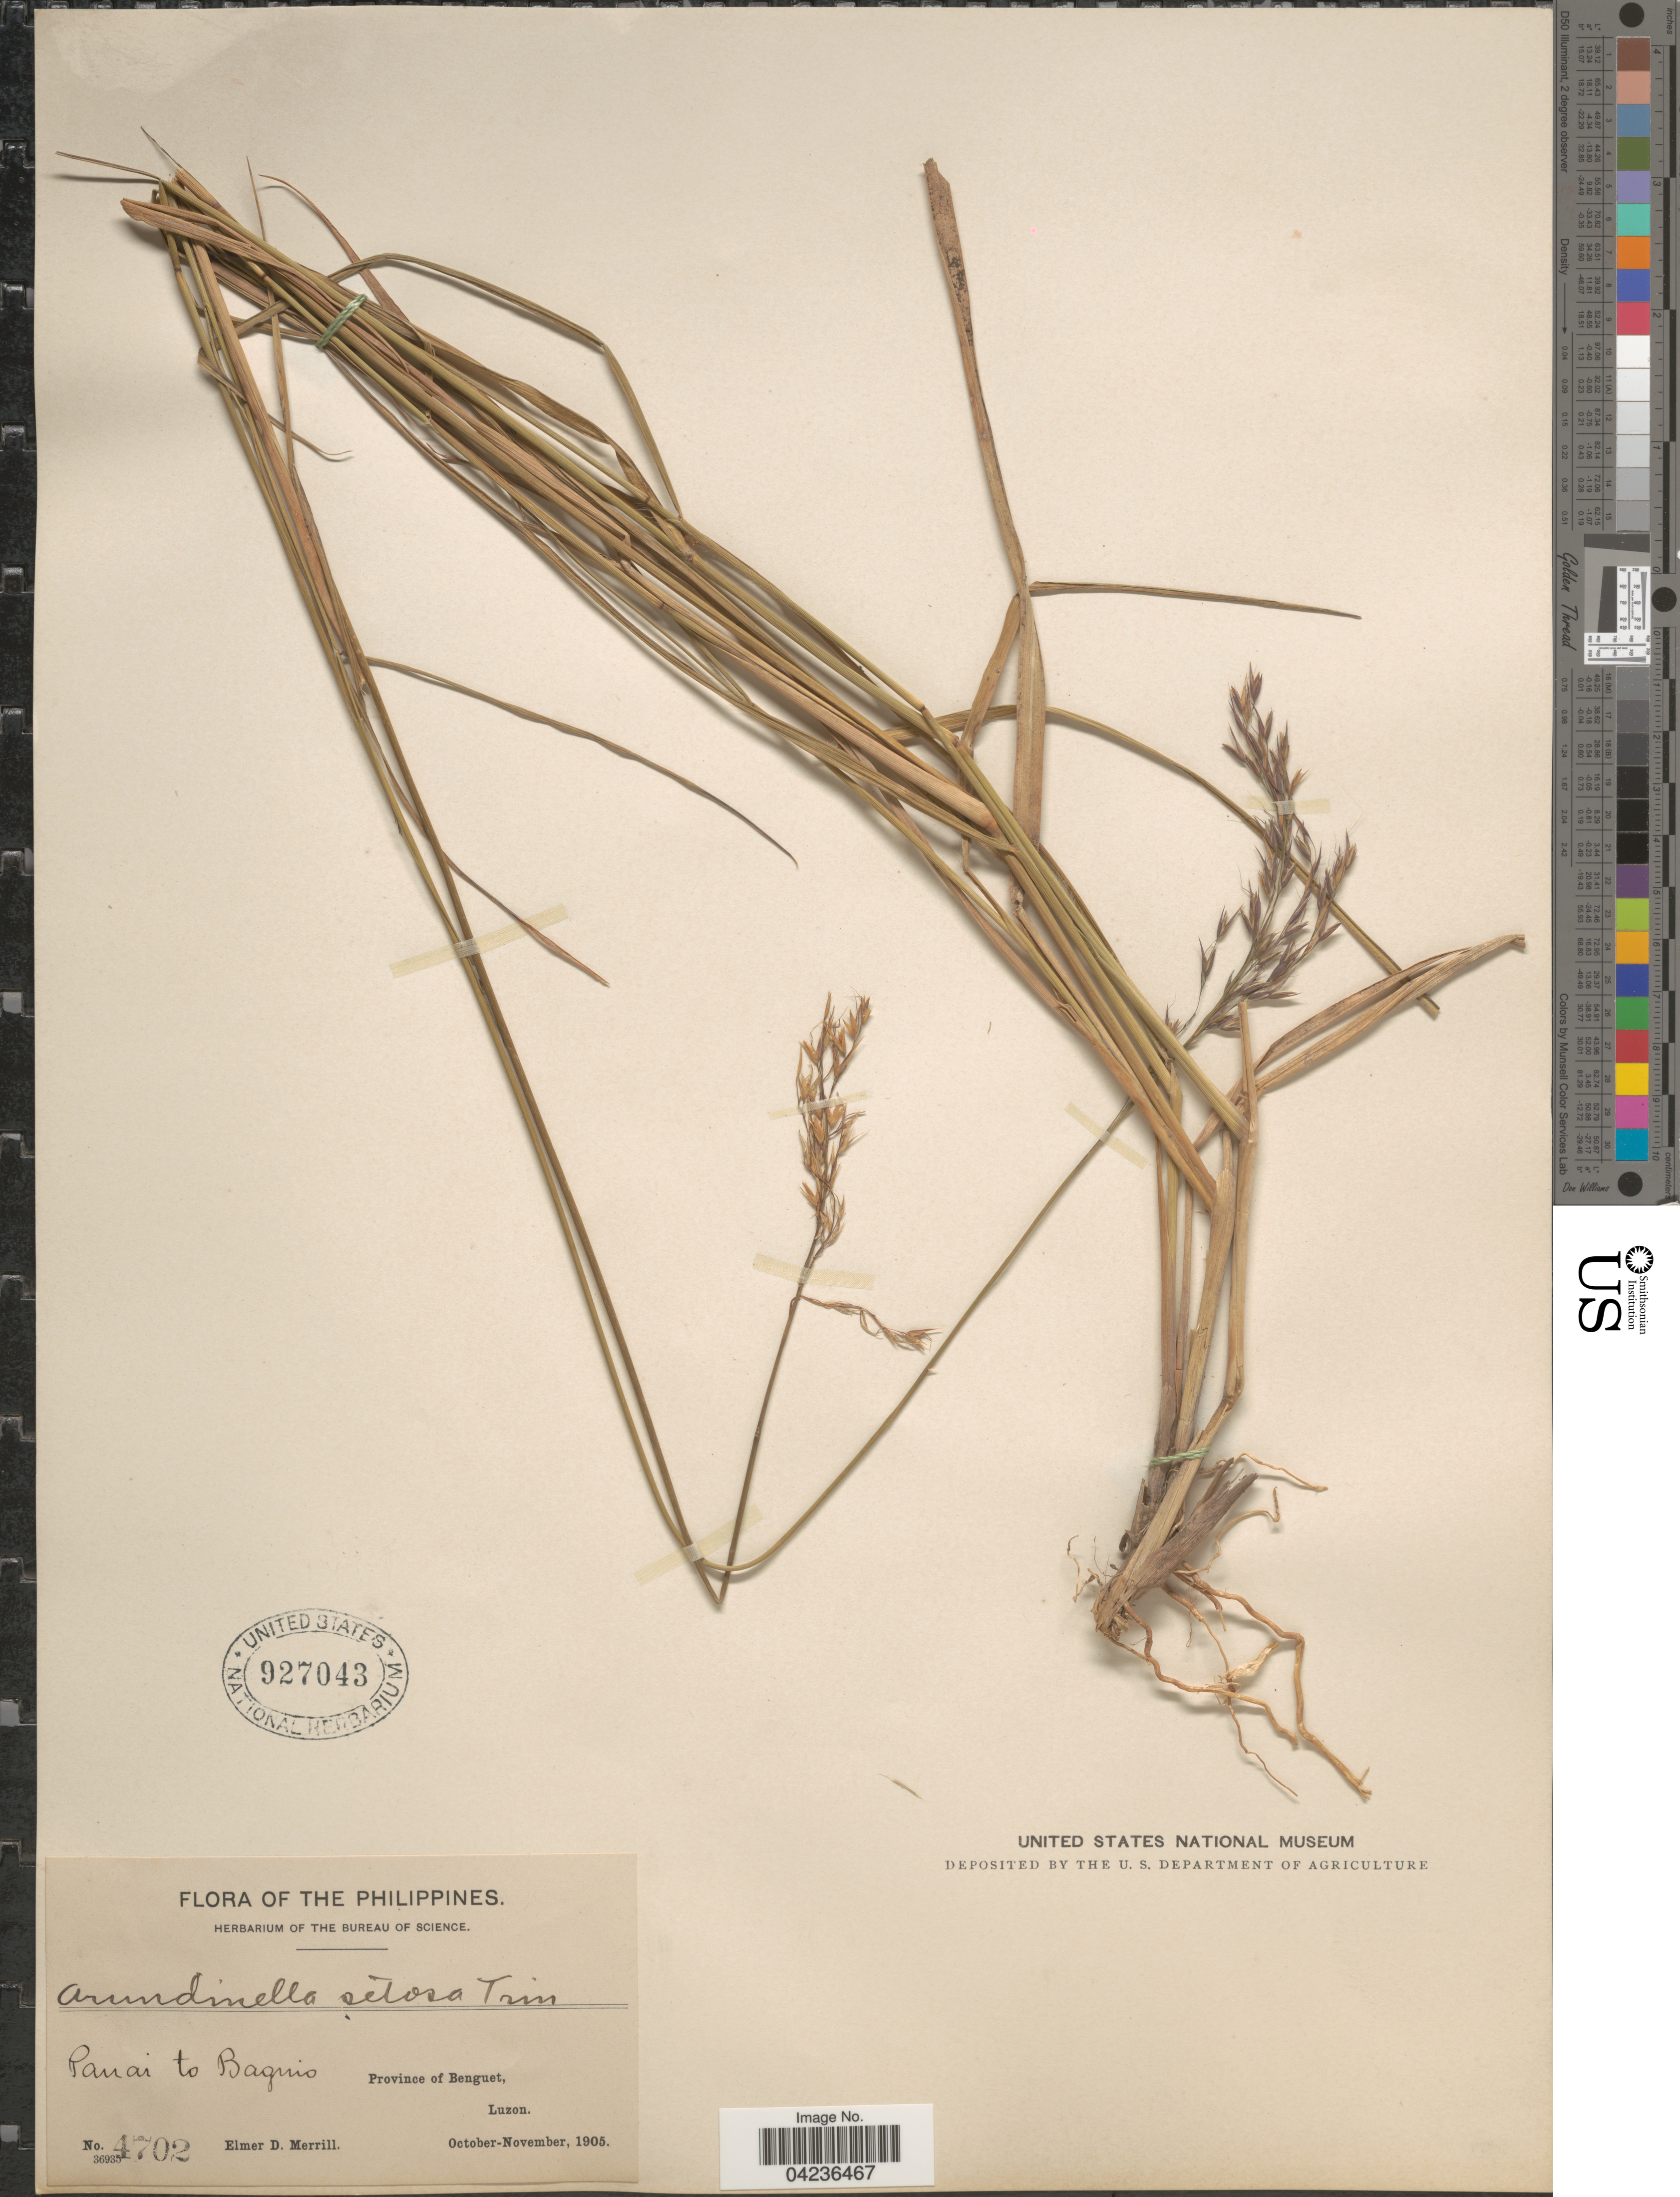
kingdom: Plantae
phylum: Tracheophyta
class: Liliopsida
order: Poales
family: Poaceae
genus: Arundinella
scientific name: Arundinella setosa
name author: Trin.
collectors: E. D. Merrill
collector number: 4702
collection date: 1905-10/1905-11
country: Philippines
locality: Panai to Baguio. Province of Benguet, Luzon.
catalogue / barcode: US 927043